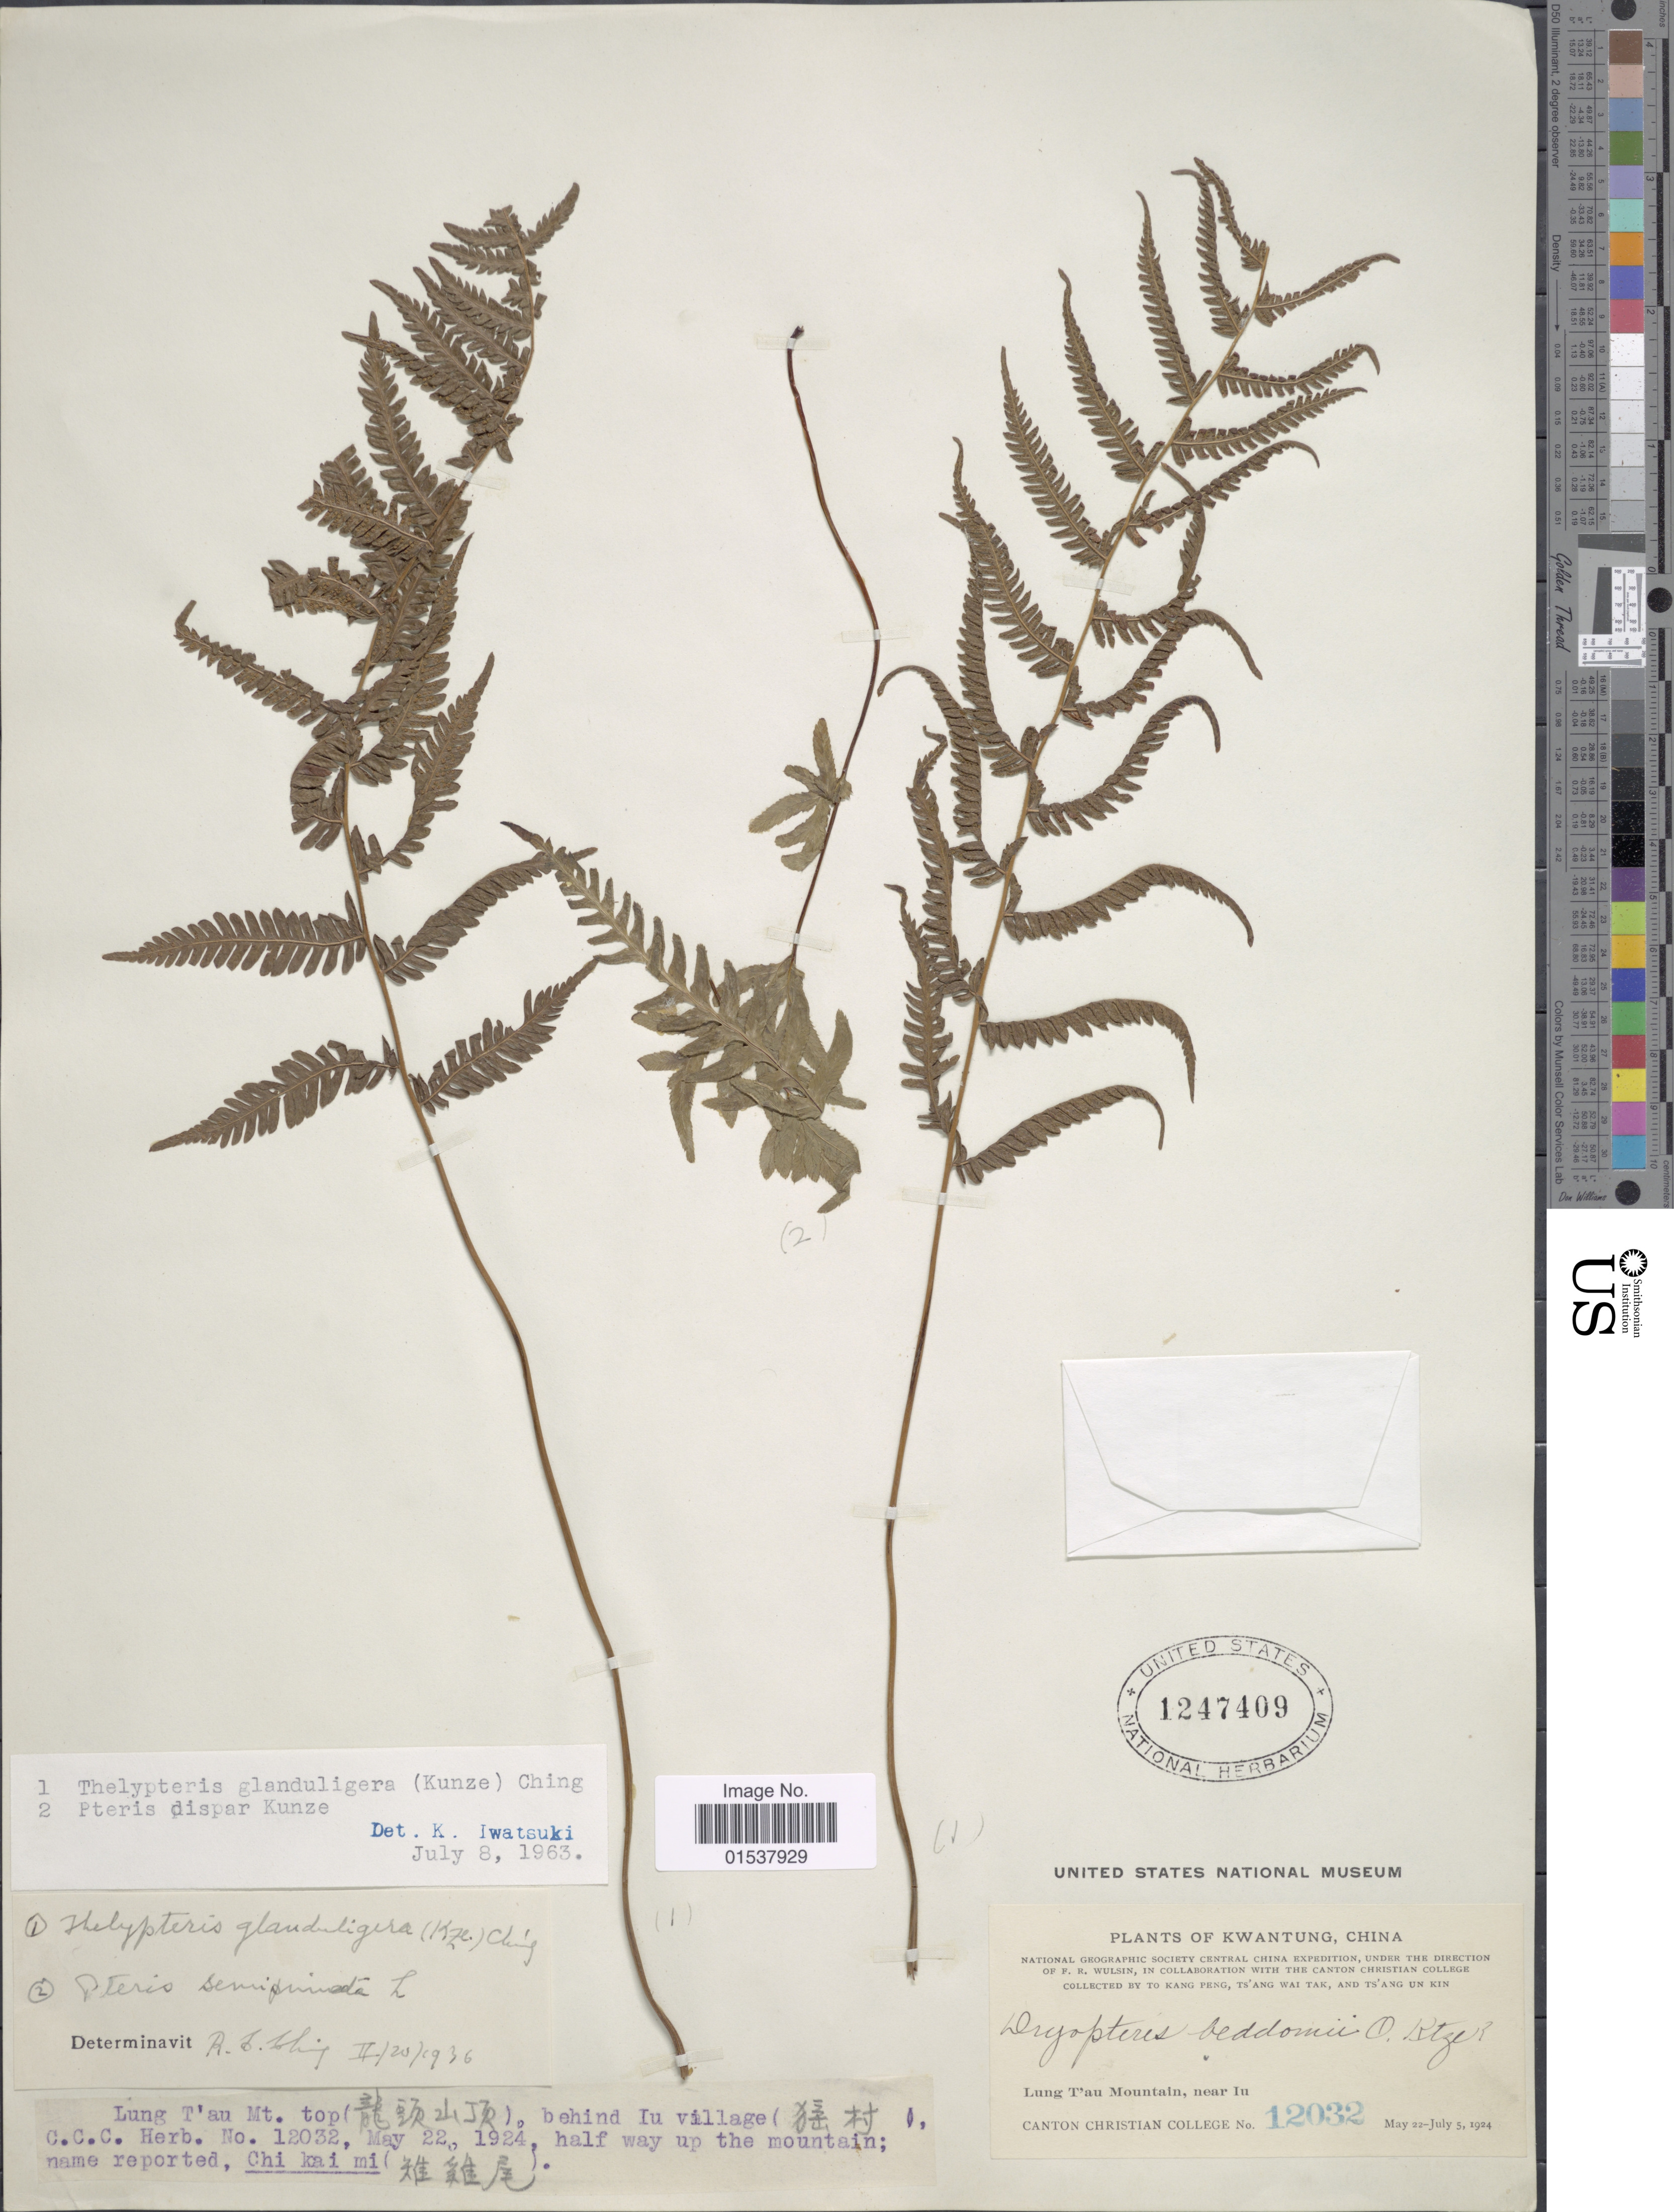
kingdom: Plantae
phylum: Tracheophyta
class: Polypodiopsida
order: Polypodiales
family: Thelypteridaceae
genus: Parathelypteris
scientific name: Parathelypteris glanduligera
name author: (Kunze) Ching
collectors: T. K. Peng, W. T. Tsang & U. K. Tsang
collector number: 12032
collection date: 1924-05-22/1924-07-05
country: China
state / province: Guangdong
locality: Kwangtung, Lung T'au Mountain top, near Iu, behind Iu Village, half way up the mountain, Chi Kai Mi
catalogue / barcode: US 1247409